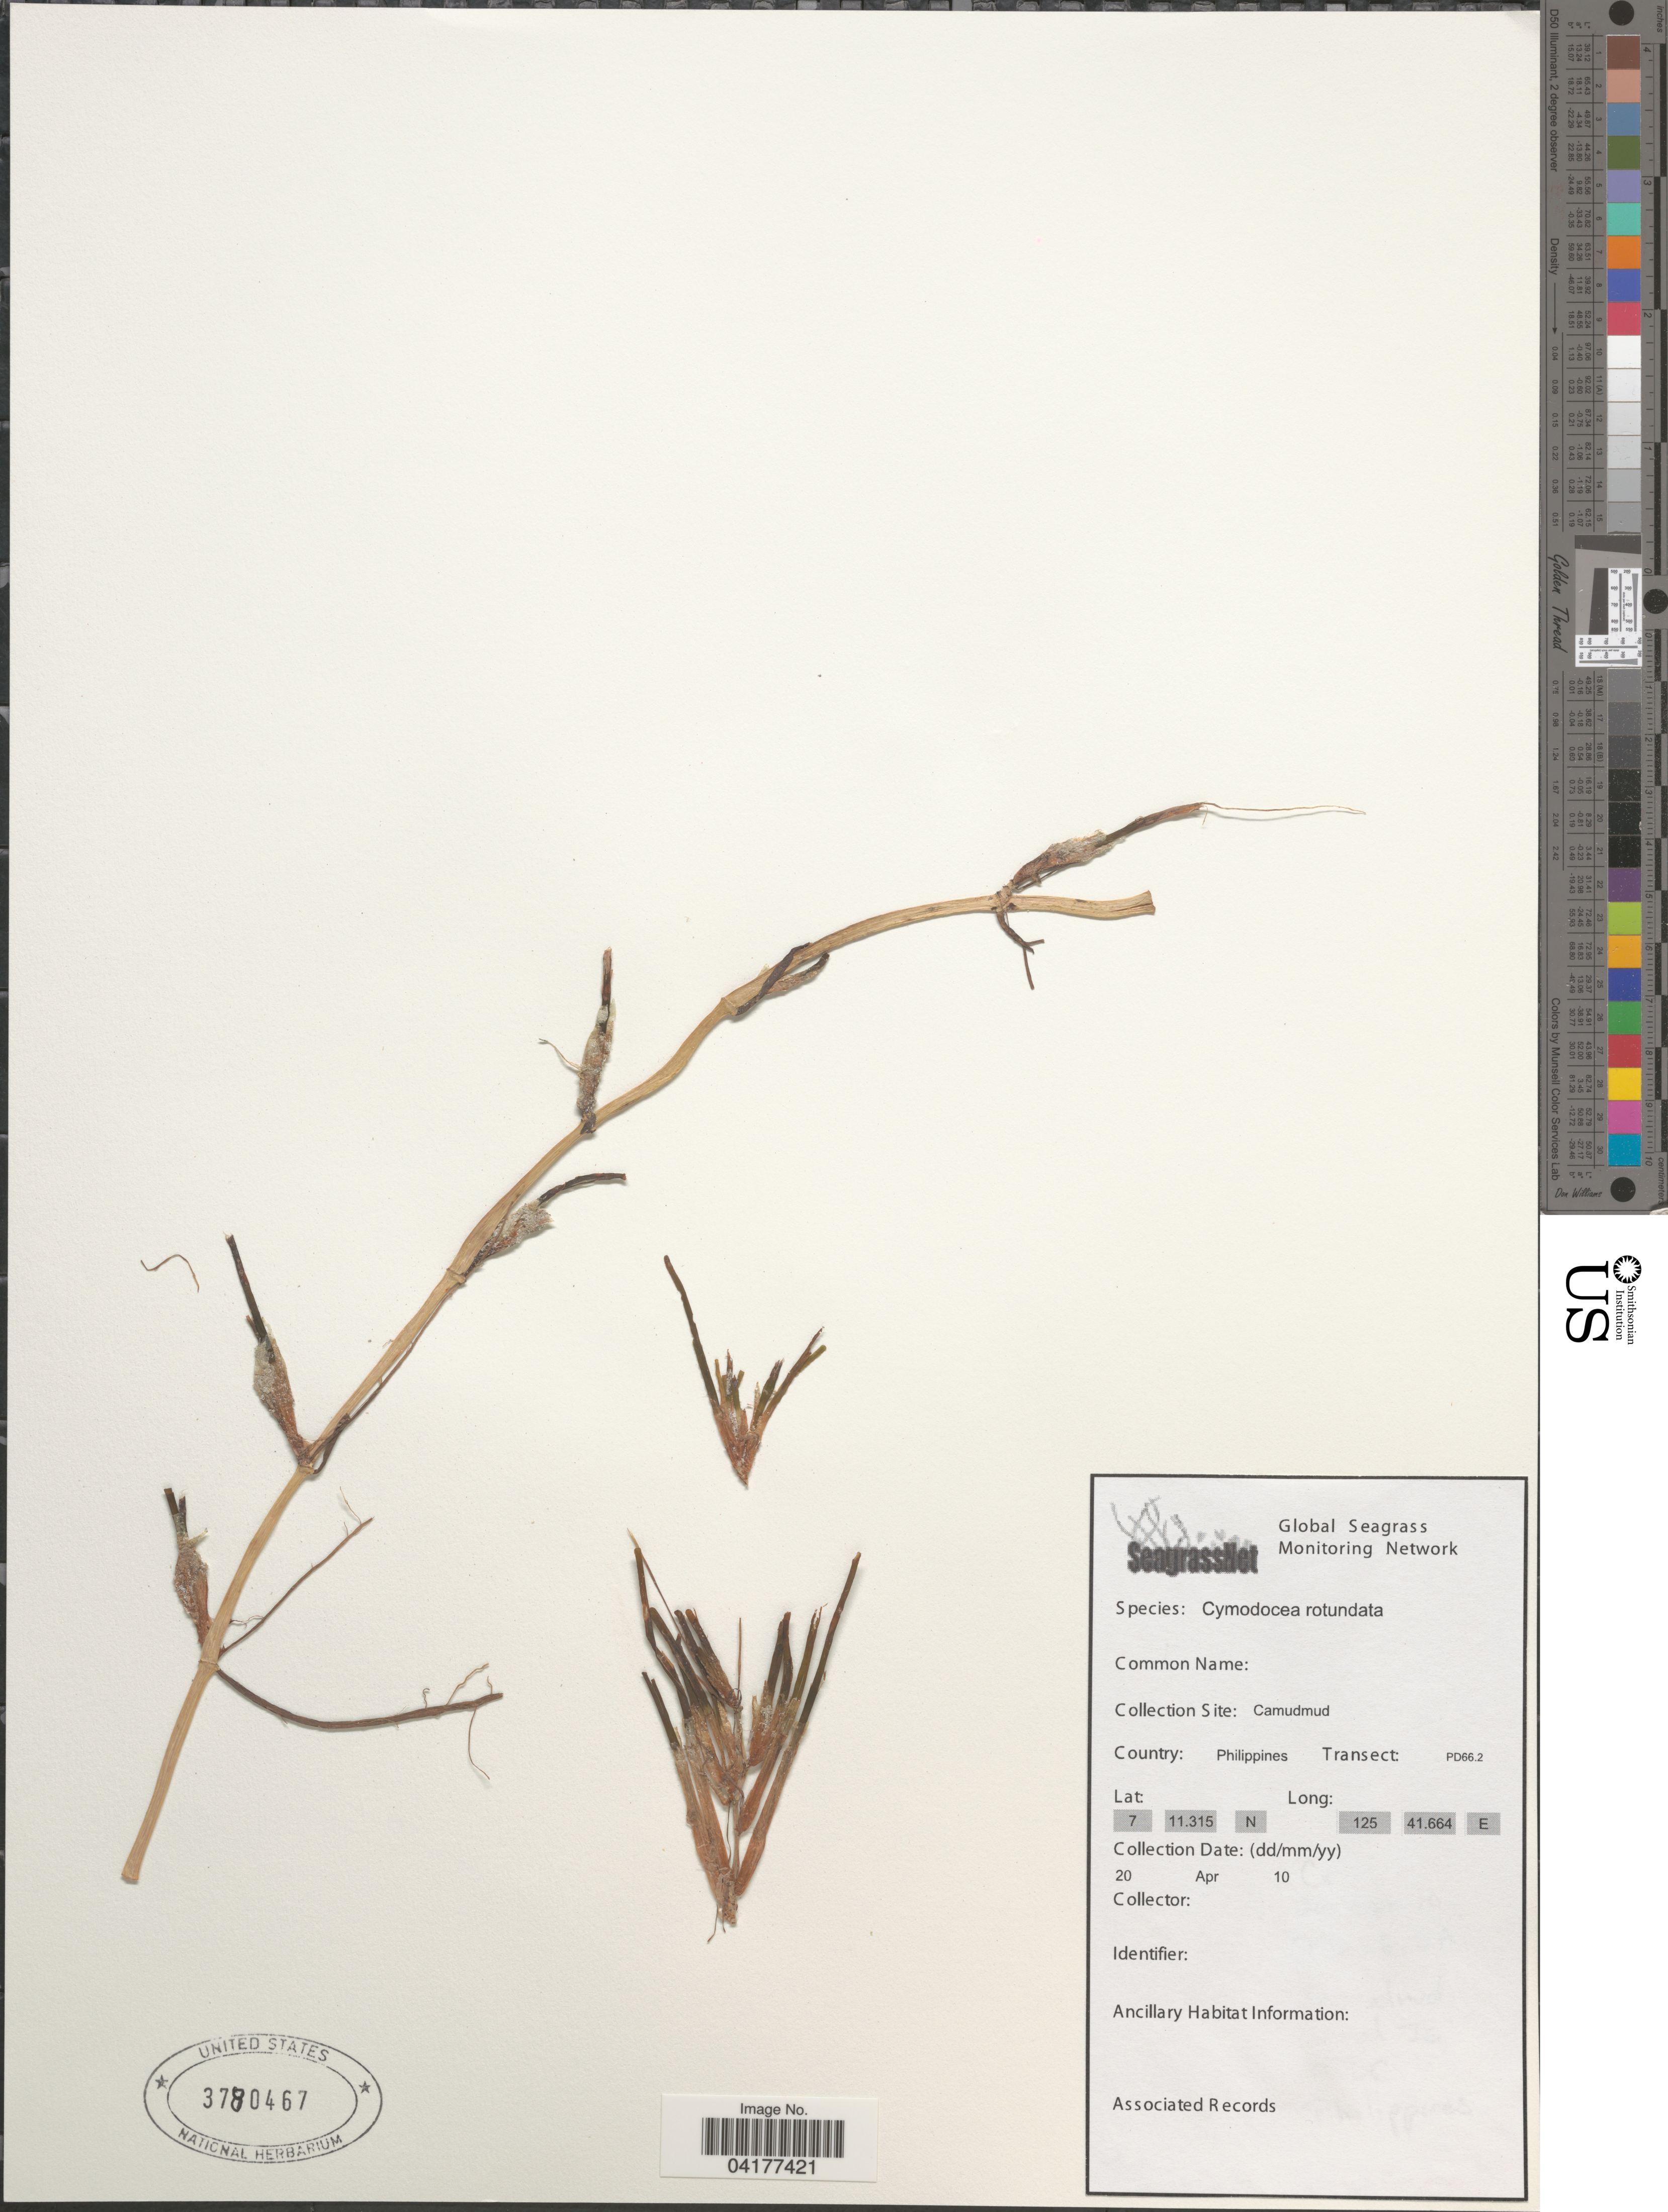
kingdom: Plantae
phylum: Tracheophyta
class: Liliopsida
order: Alismatales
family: Cymodoceaceae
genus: Cymodocea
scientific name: Cymodocea rotundata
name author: Asch. & Schweinf.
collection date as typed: Transcribed d/m/y: 20/4/10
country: Philippines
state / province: Davao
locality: Camudmud. Transect: PD66.2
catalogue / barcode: US 3780467